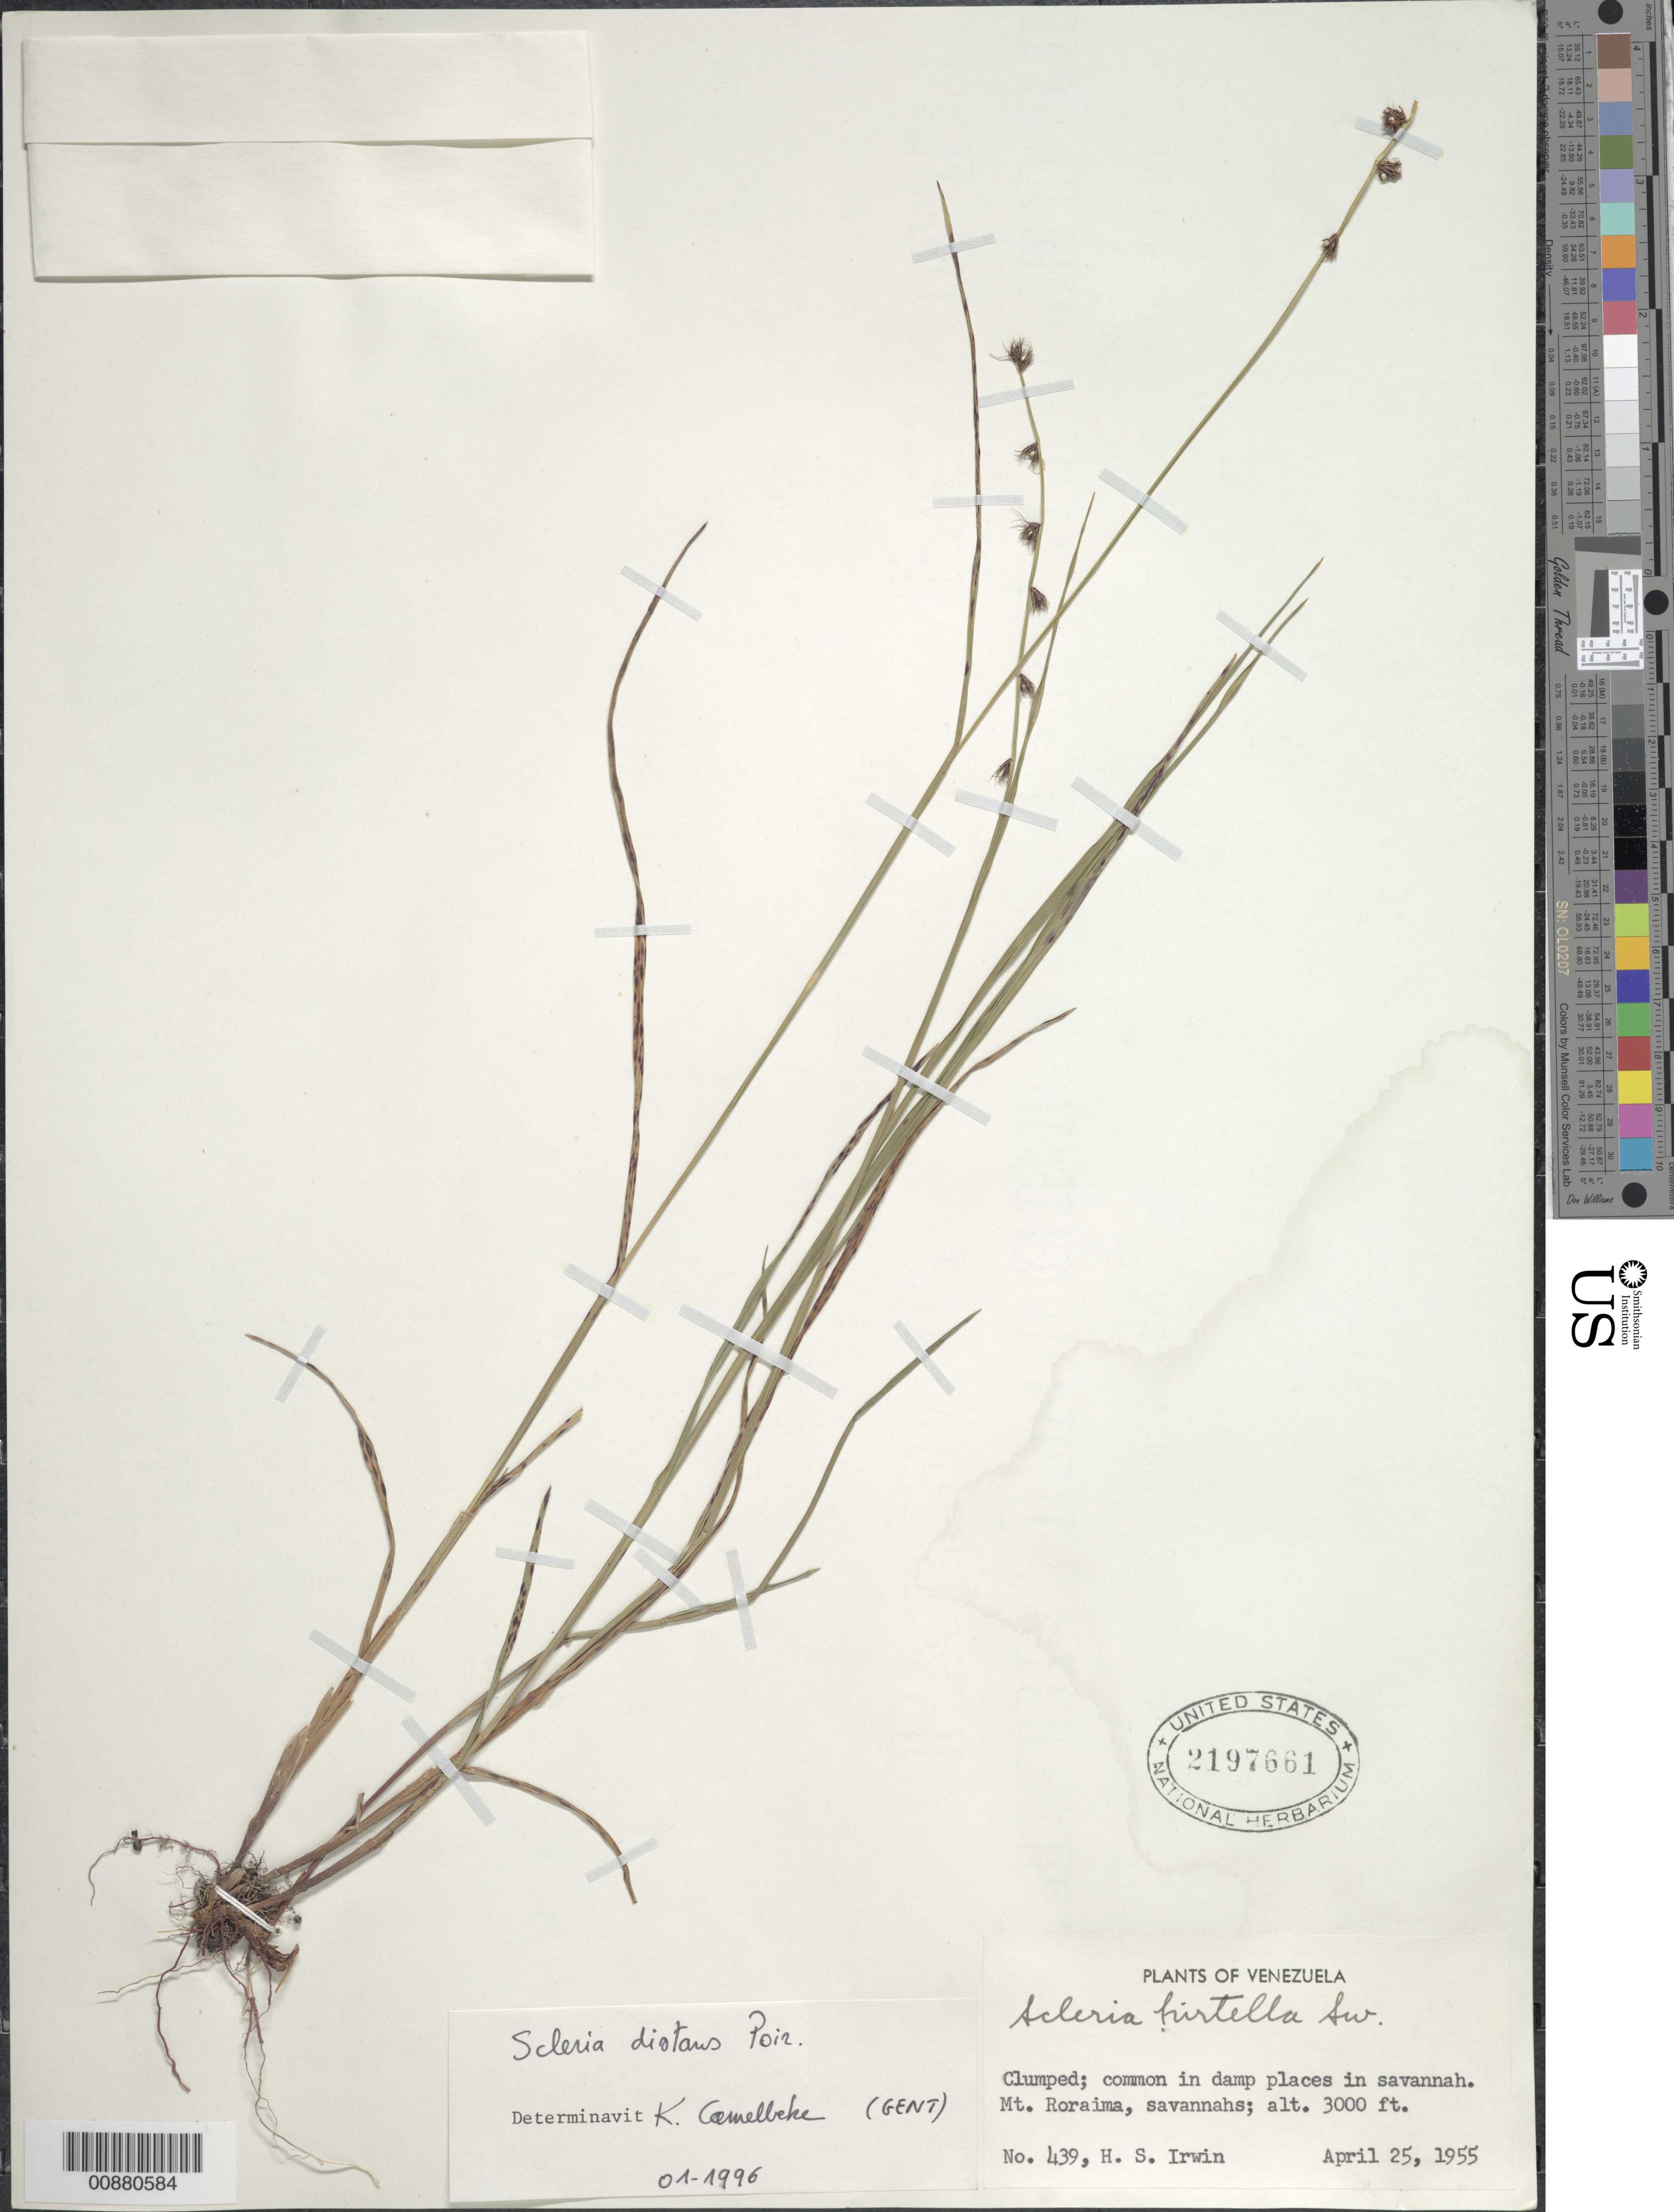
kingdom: Plantae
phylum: Tracheophyta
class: Liliopsida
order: Poales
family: Cyperaceae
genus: Scleria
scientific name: Scleria distans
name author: Poir.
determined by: Camelbeke, K.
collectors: H. Irwin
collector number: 439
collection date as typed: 25-Apr-55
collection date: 1955-04-25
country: Venezuela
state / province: Bolívar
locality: Mt. Roraima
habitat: Damp places in savanna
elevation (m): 914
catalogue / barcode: US 2197661